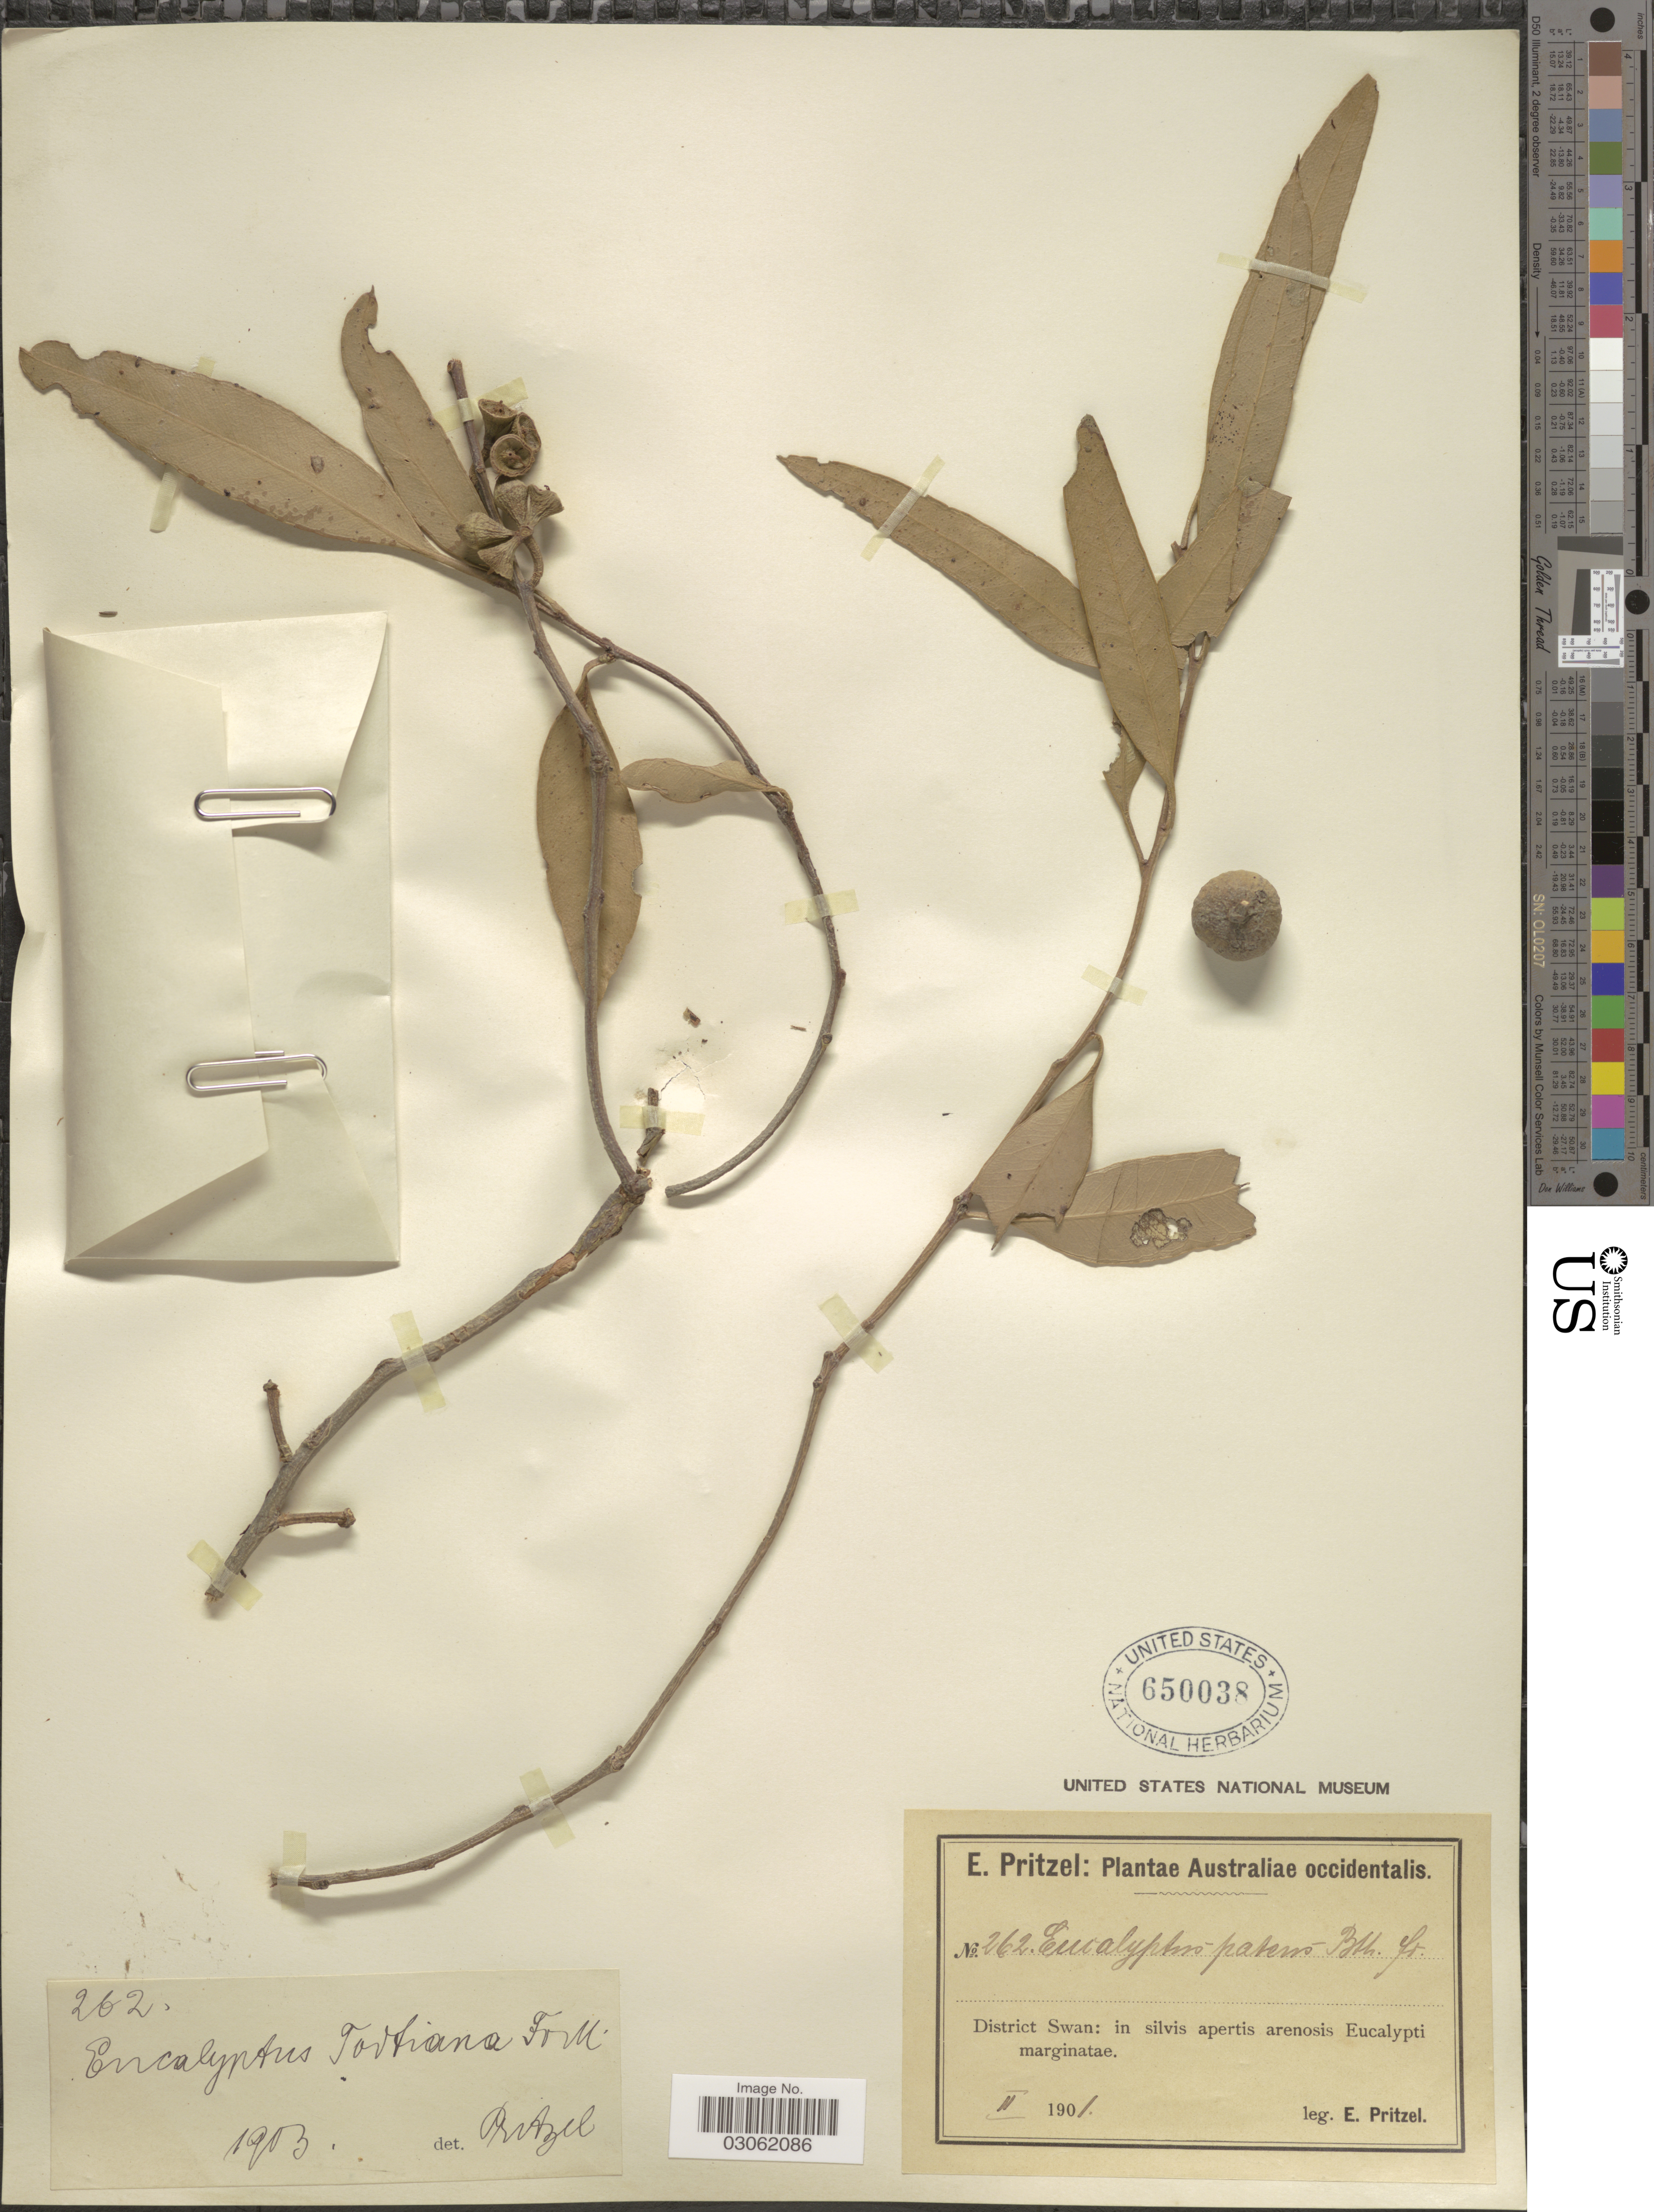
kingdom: Plantae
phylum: Tracheophyta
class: Magnoliopsida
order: Myrtales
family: Myrtaceae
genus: Eucalyptus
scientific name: Eucalyptus todtiana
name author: F. Muell.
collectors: E. G. Pritzel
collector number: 262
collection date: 1901-02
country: Australia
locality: Australiae occidentalis. District Swan.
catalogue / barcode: US 650038